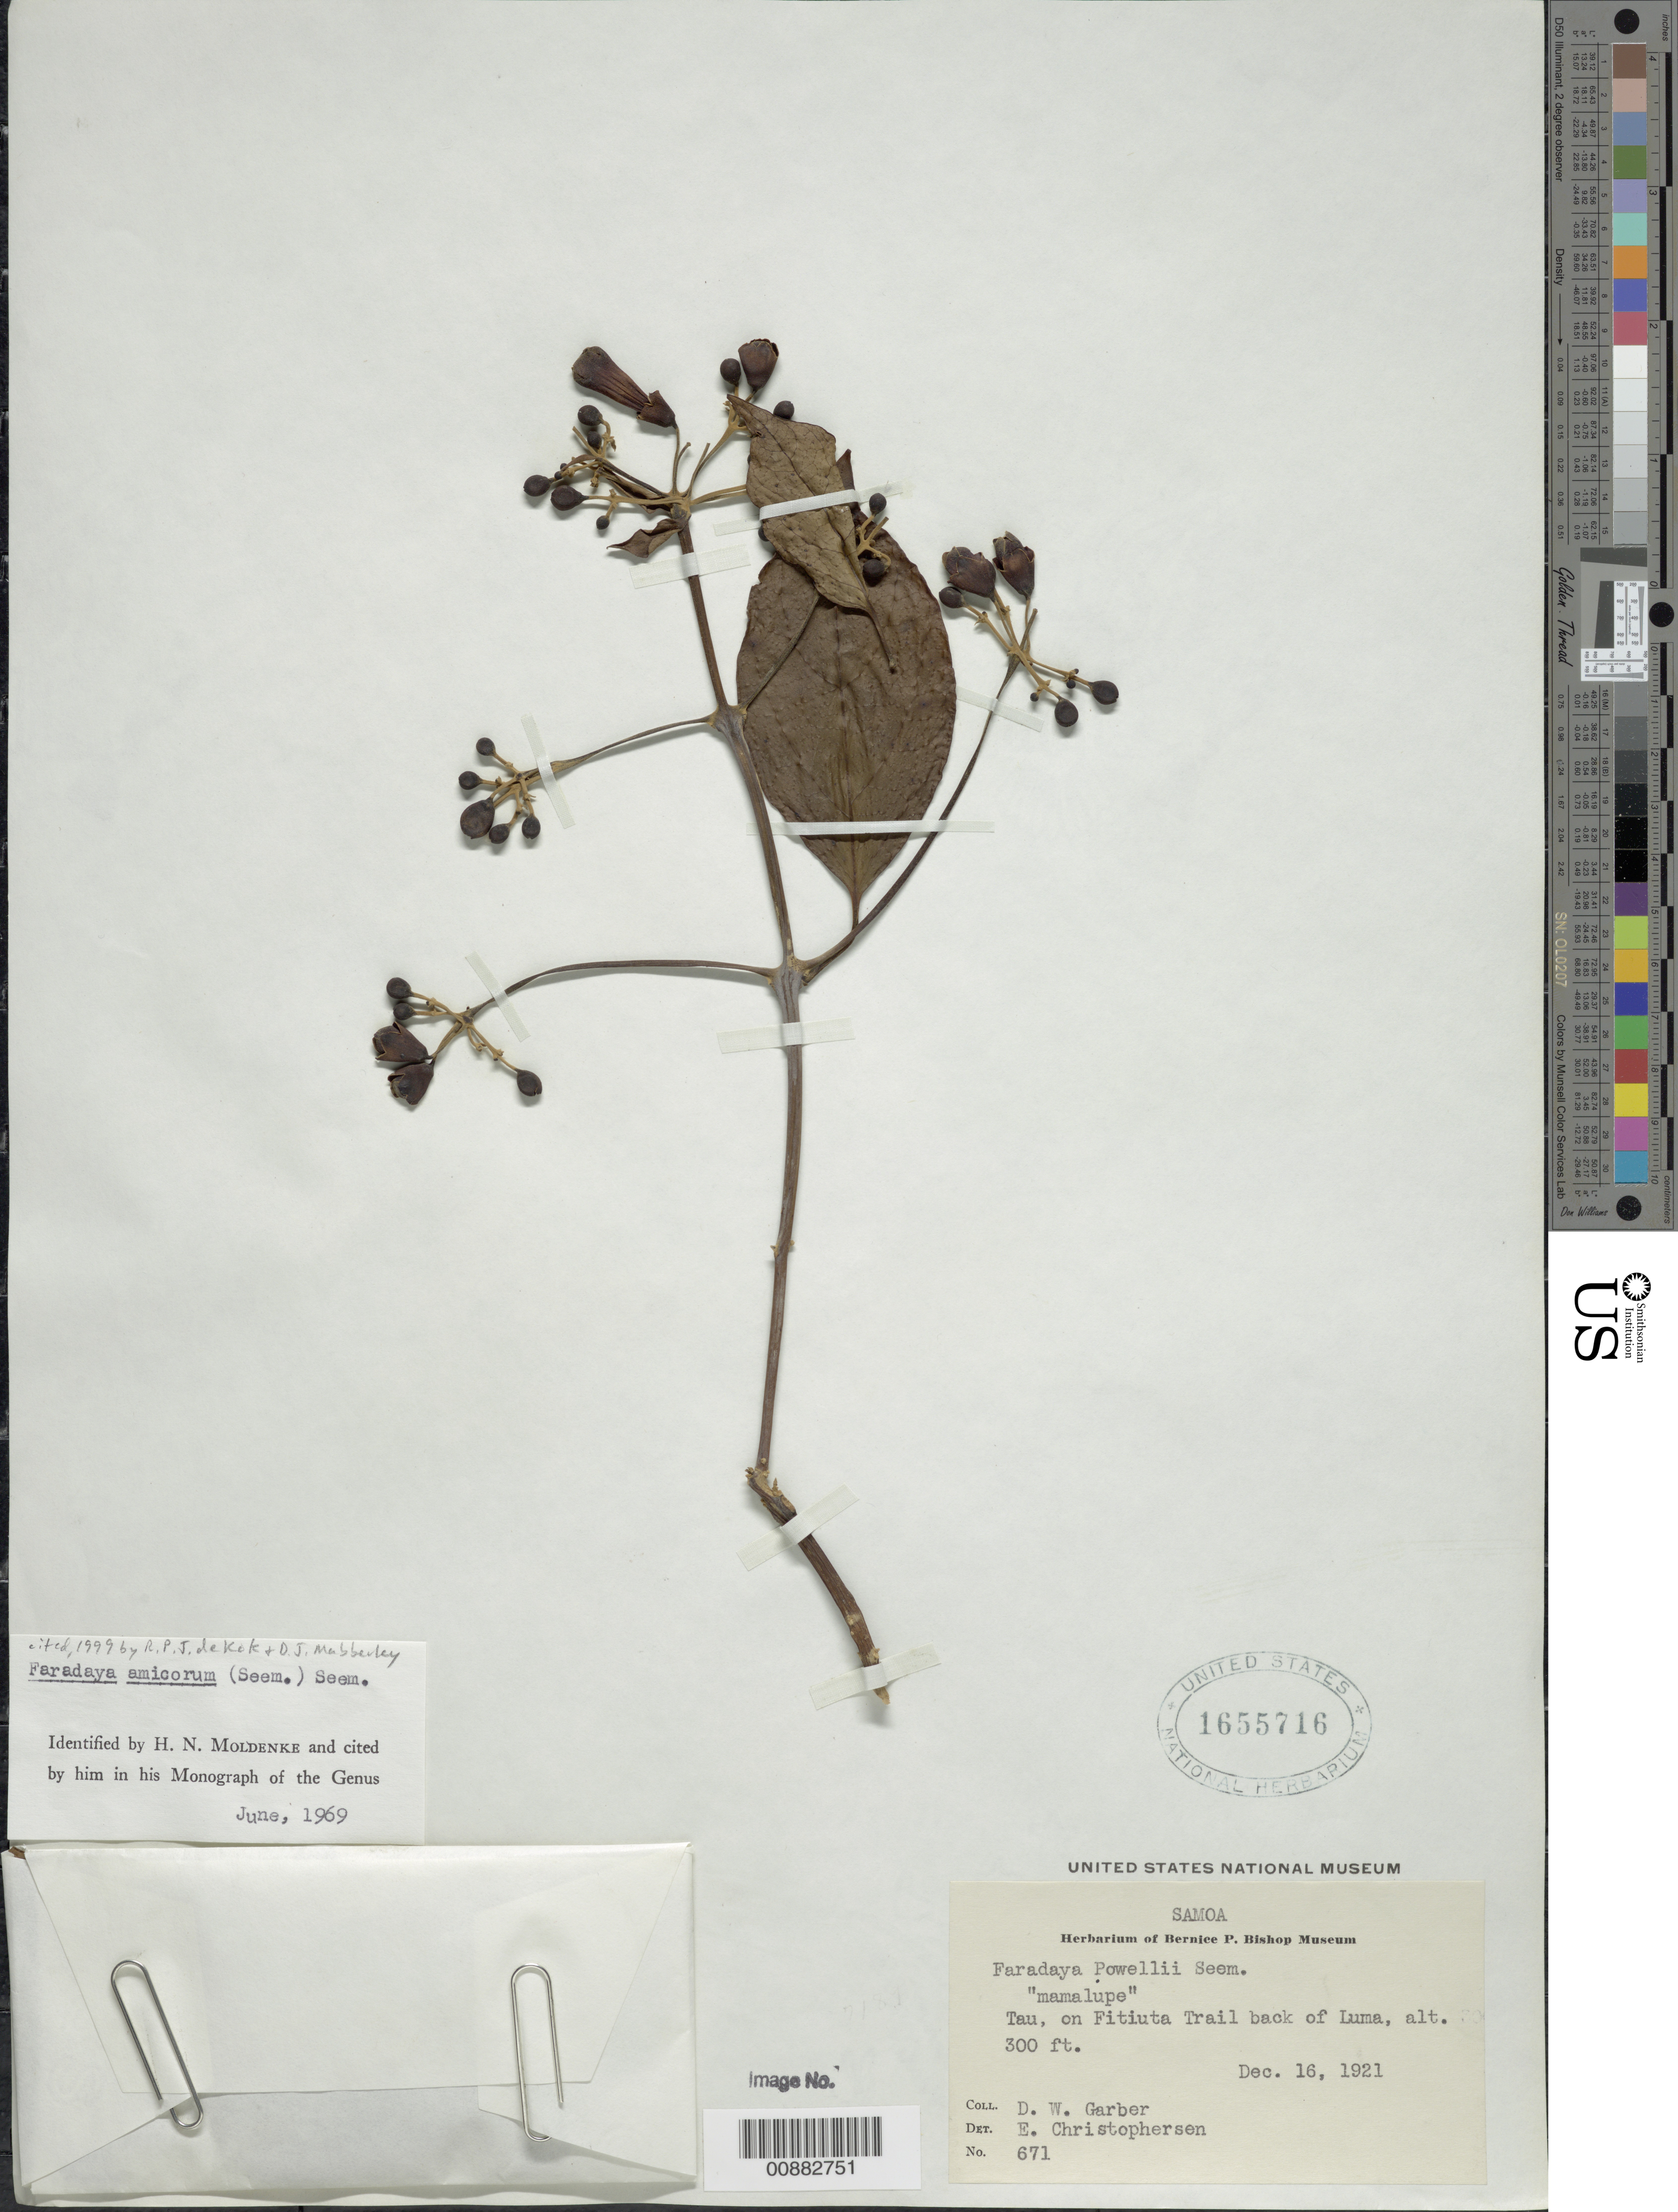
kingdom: Plantae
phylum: Tracheophyta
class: Magnoliopsida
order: Lamiales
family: Lamiaceae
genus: Faradaya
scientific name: Faradaya amicorum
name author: (Seem.) Seem.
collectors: D. W. Garber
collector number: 671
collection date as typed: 16 Dec 1921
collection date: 1921-12-16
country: American Samoa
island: Ta'u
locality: Tau, on Fitiuta Trail back of Luma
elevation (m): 91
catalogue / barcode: US 1655716